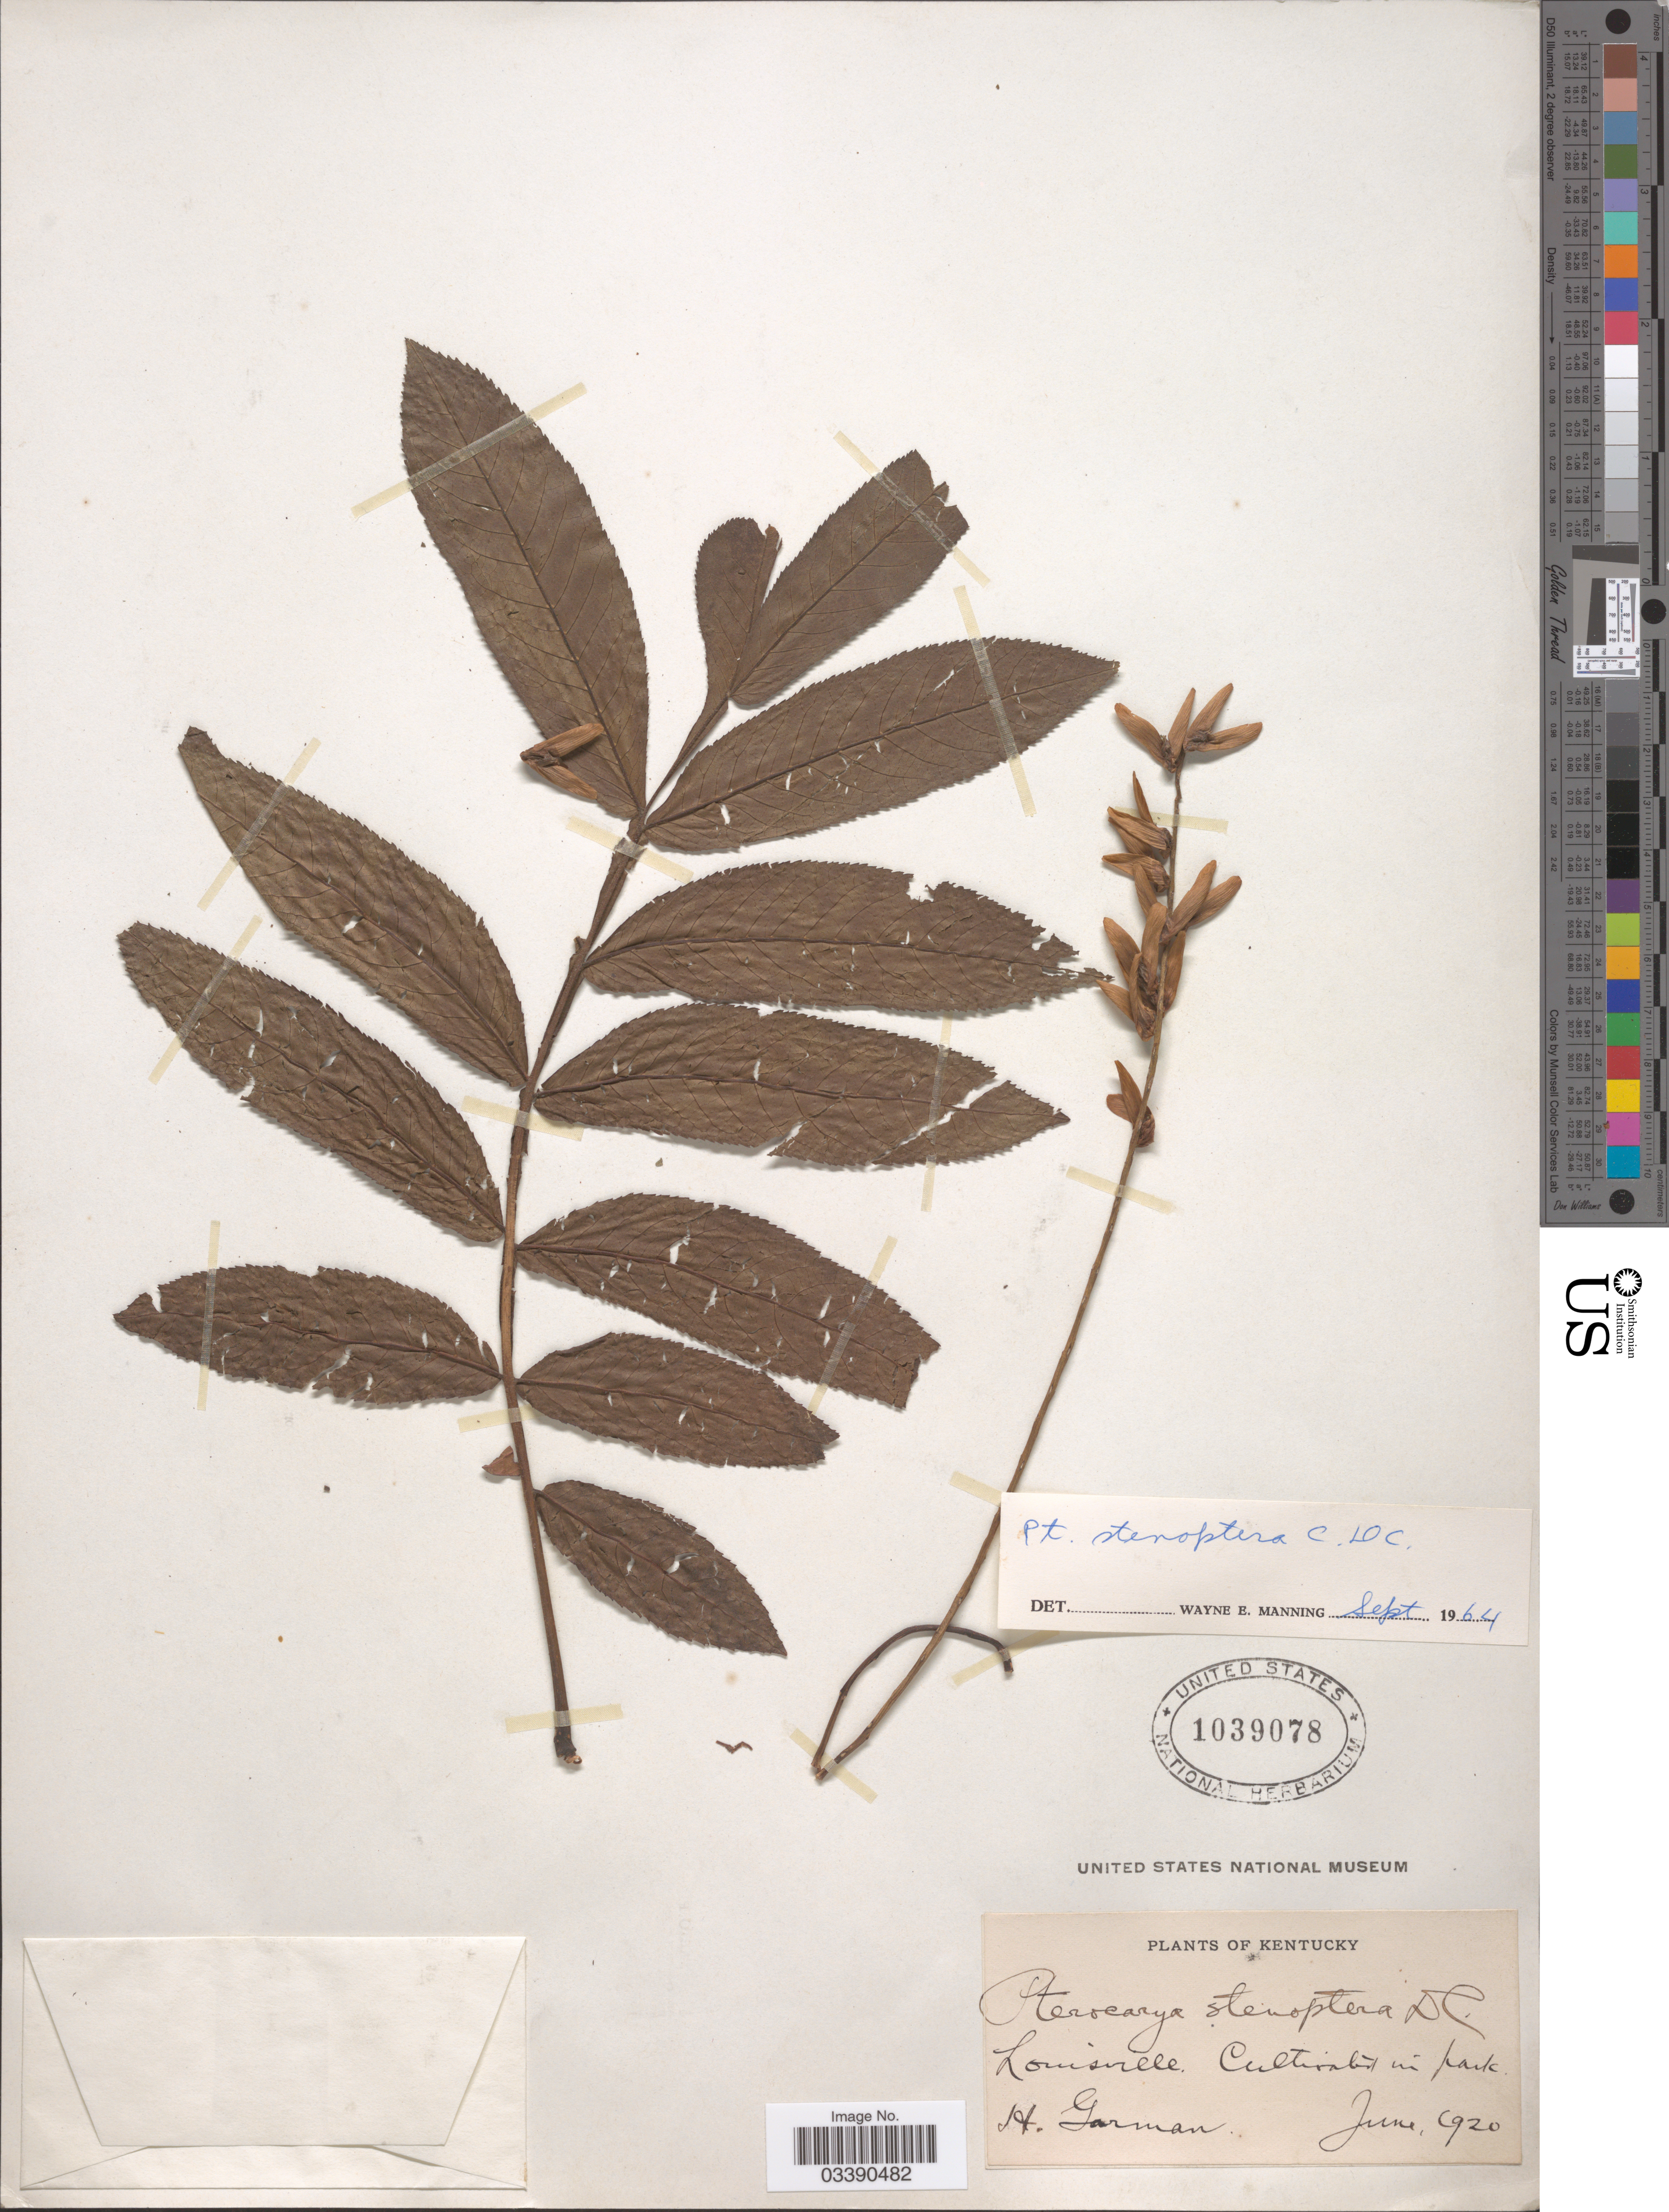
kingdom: Plantae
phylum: Tracheophyta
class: Magnoliopsida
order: Fagales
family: Juglandaceae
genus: Pterocarya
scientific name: Pterocarya stenoptera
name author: C. DC.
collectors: H. Garman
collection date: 1920-06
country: United States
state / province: Kentucky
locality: Louisville. In park.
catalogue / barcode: US 1039078